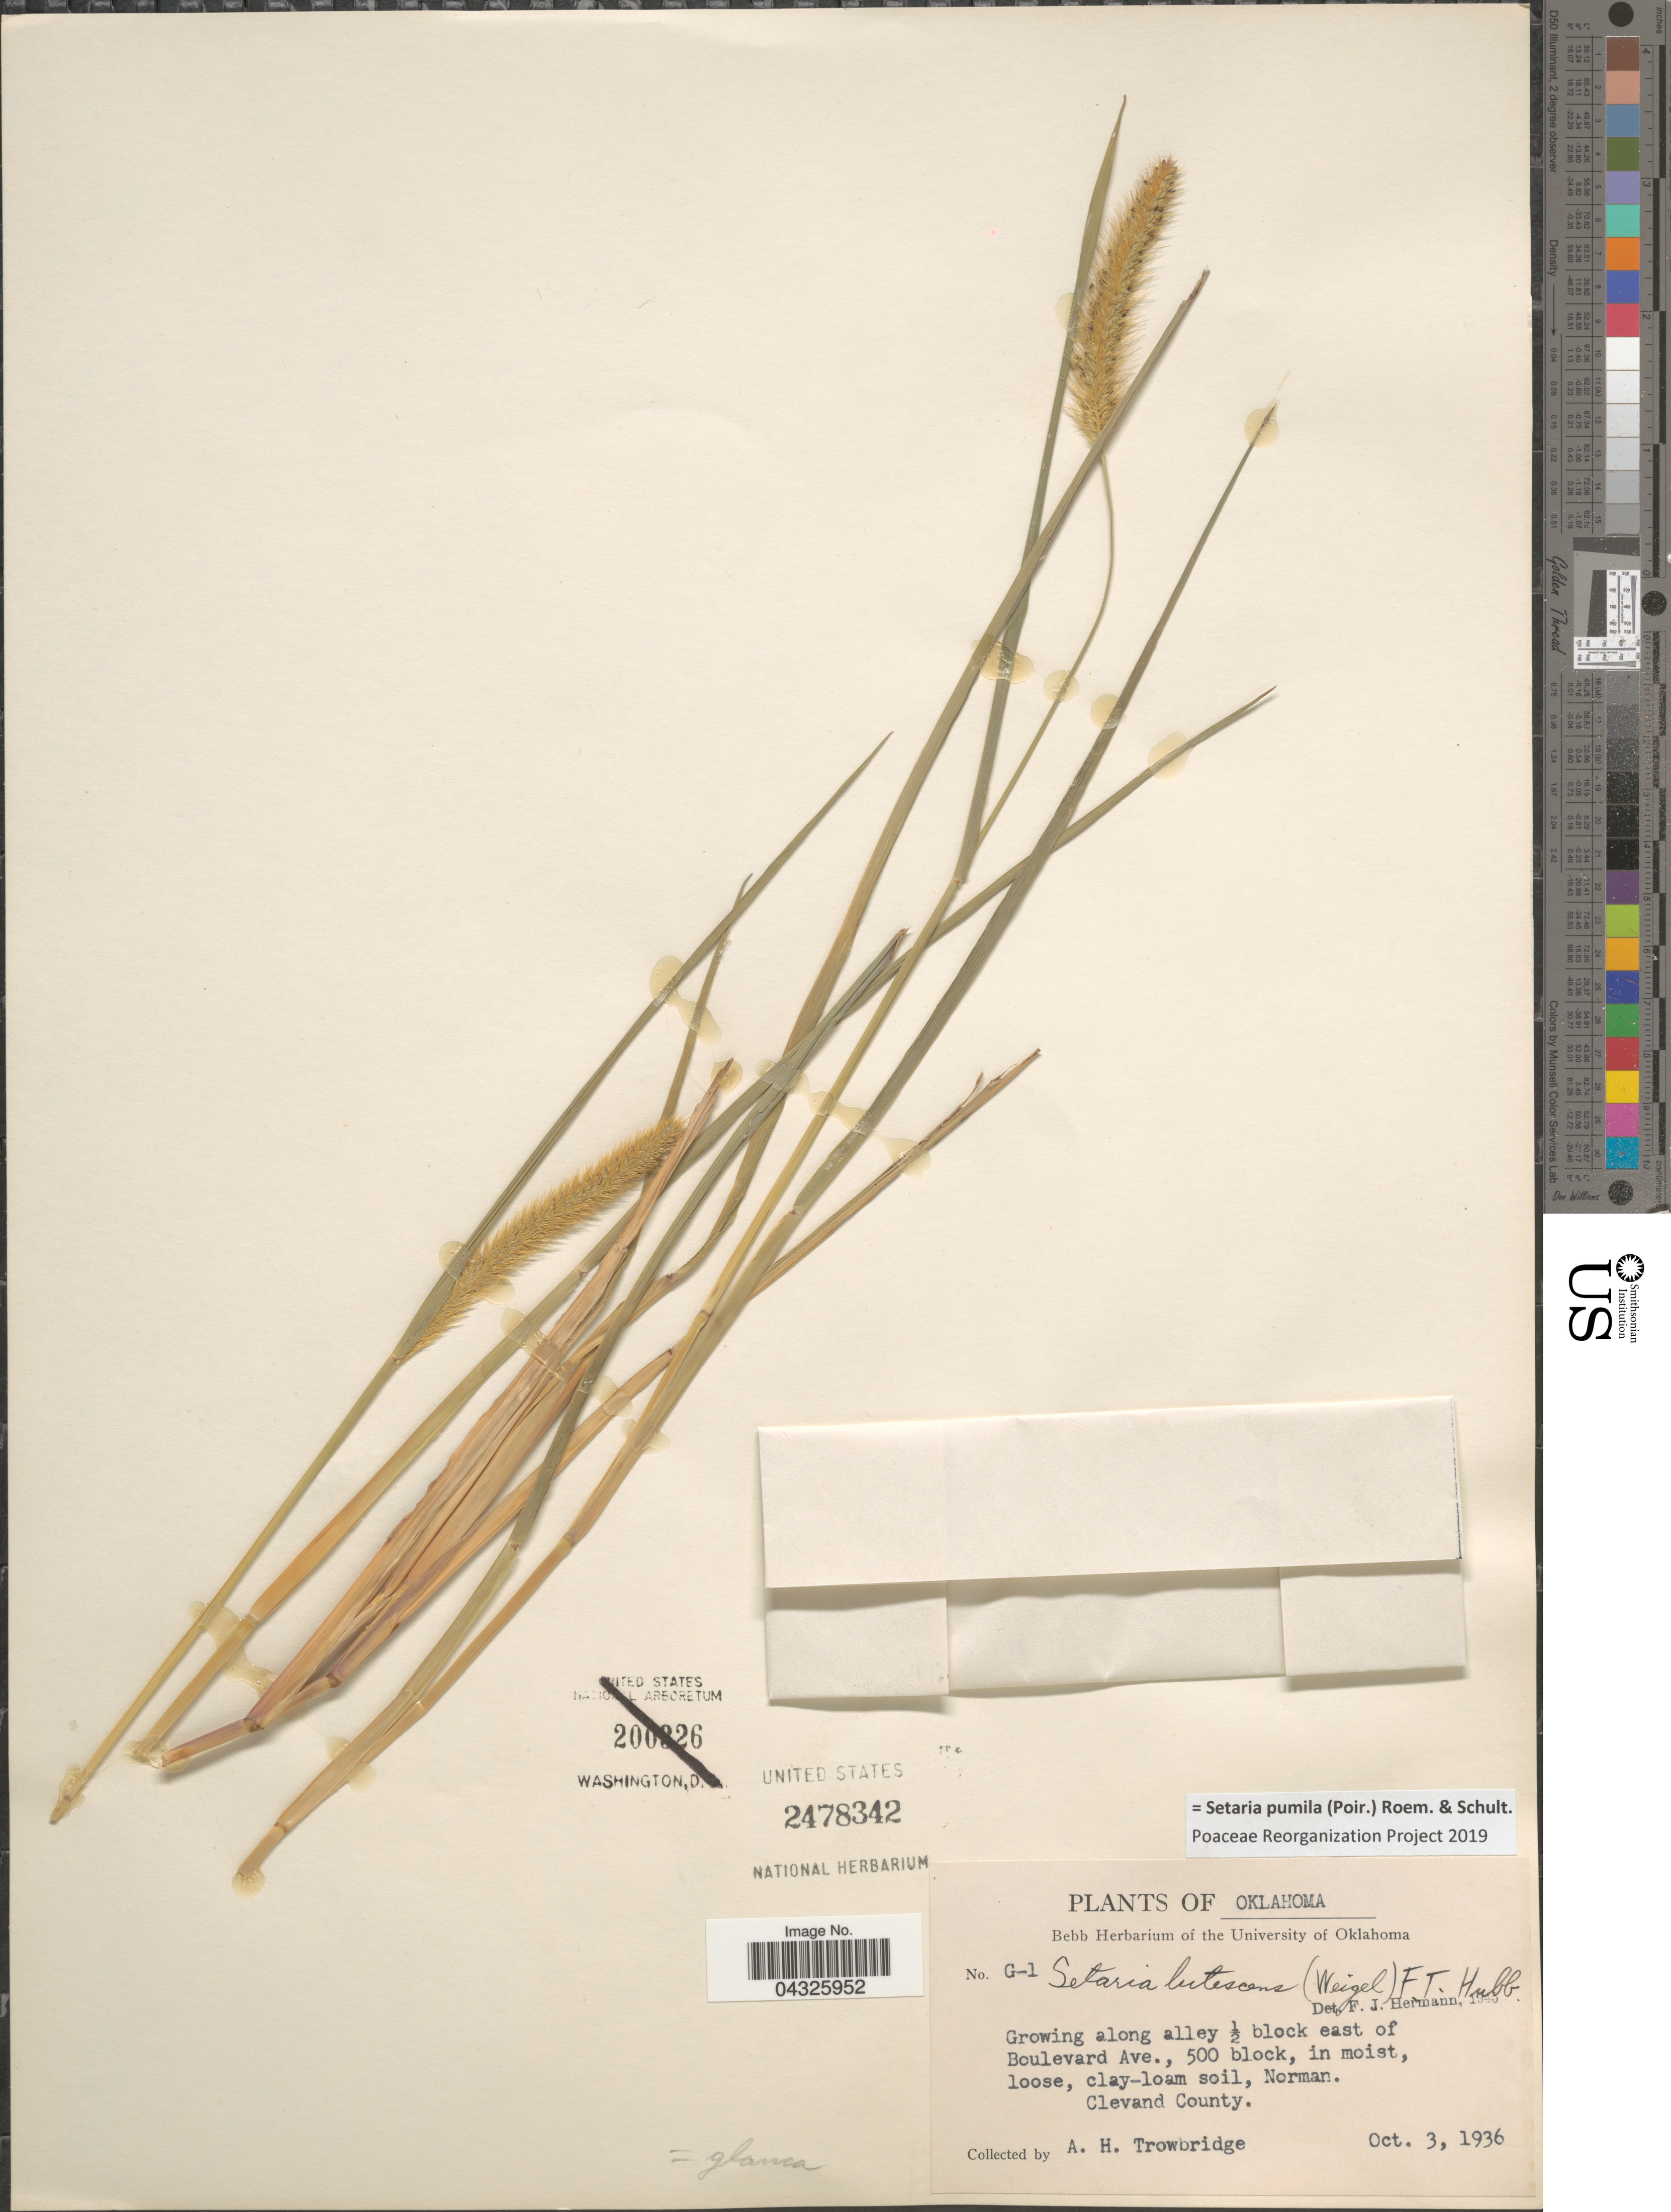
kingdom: Plantae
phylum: Tracheophyta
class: Liliopsida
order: Poales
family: Poaceae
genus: Setaria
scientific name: Setaria pumila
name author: (Poir.) Roem. & Schult.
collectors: A. H. Trowbridge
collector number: G-1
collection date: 1936-10-03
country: United States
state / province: Oklahoma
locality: Growing along alley ½ block east of Boulevard Ave., 500 block, in moist, loose, clay-loam soil, Norman. Clevand County.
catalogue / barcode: US 2478342